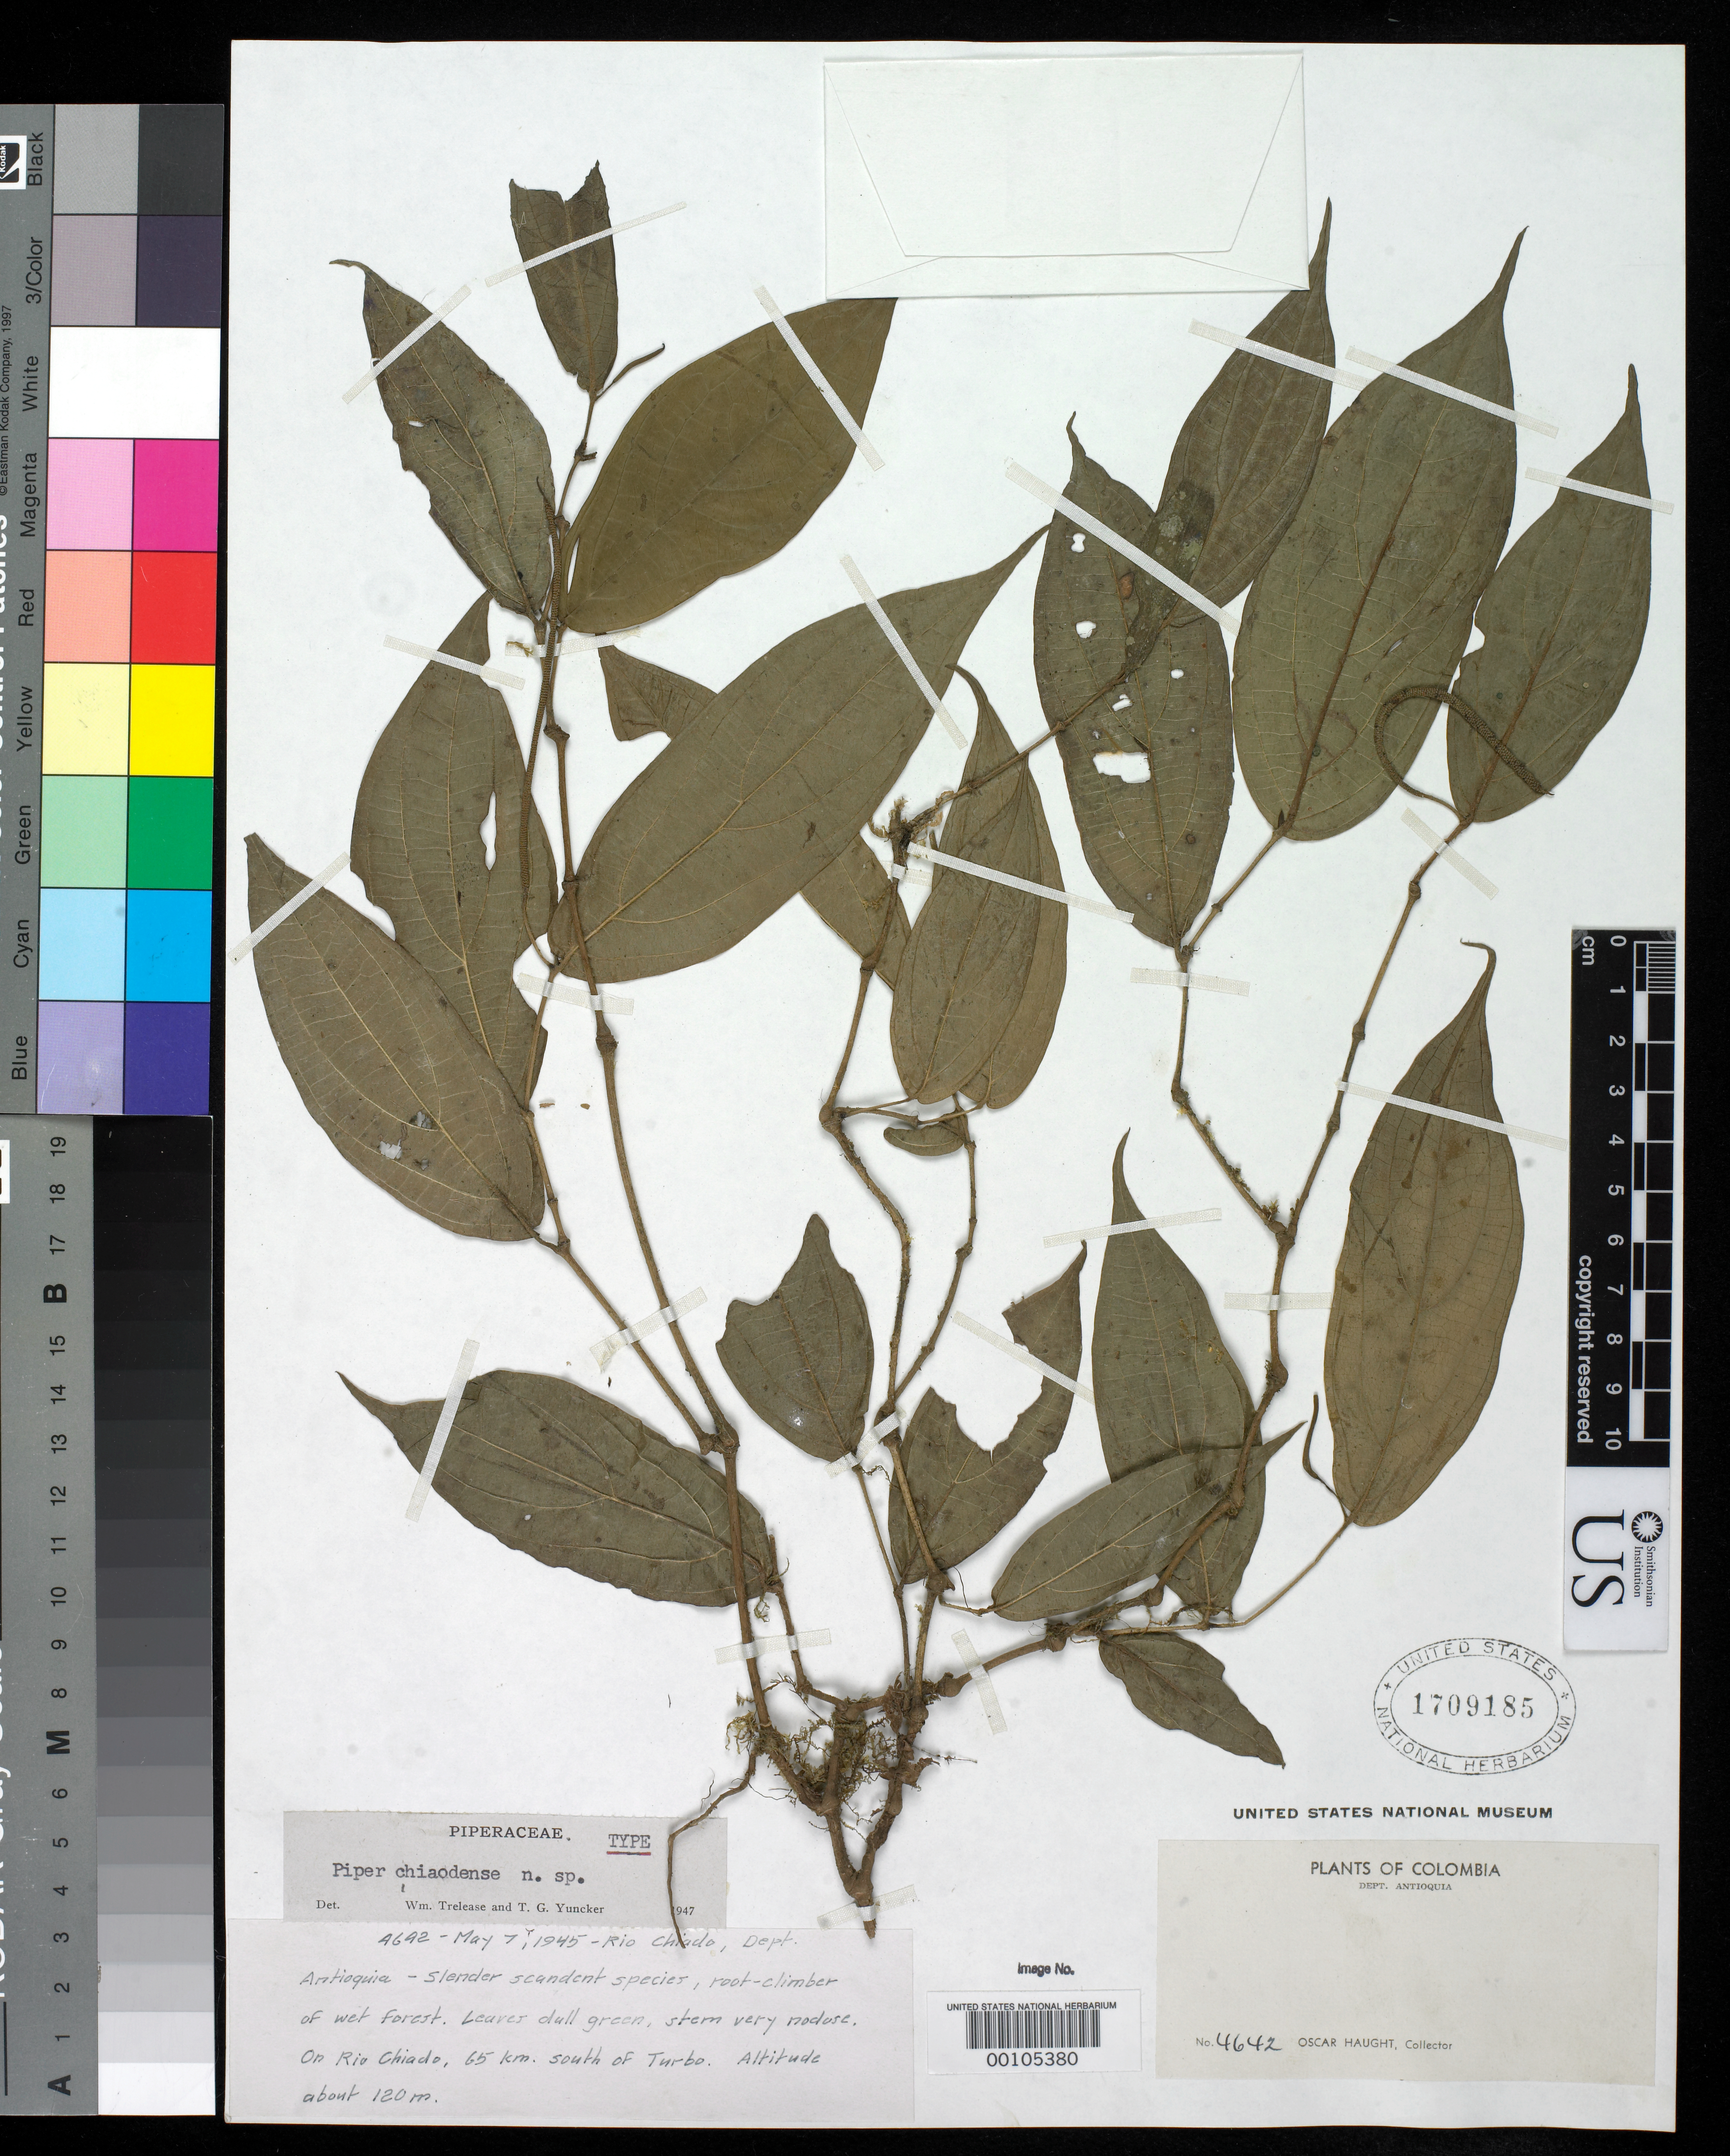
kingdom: Plantae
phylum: Tracheophyta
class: Magnoliopsida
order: Piperales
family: Piperaceae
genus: Piper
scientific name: Piper chiadoense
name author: Yunck. in Trel. & Yunck.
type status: Holotype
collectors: O. L. Haught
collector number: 4642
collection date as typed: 07 May 1945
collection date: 1945-05-07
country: Colombia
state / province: Antioquia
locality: Rio ChIado, S of Turbo.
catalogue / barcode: US 1709185